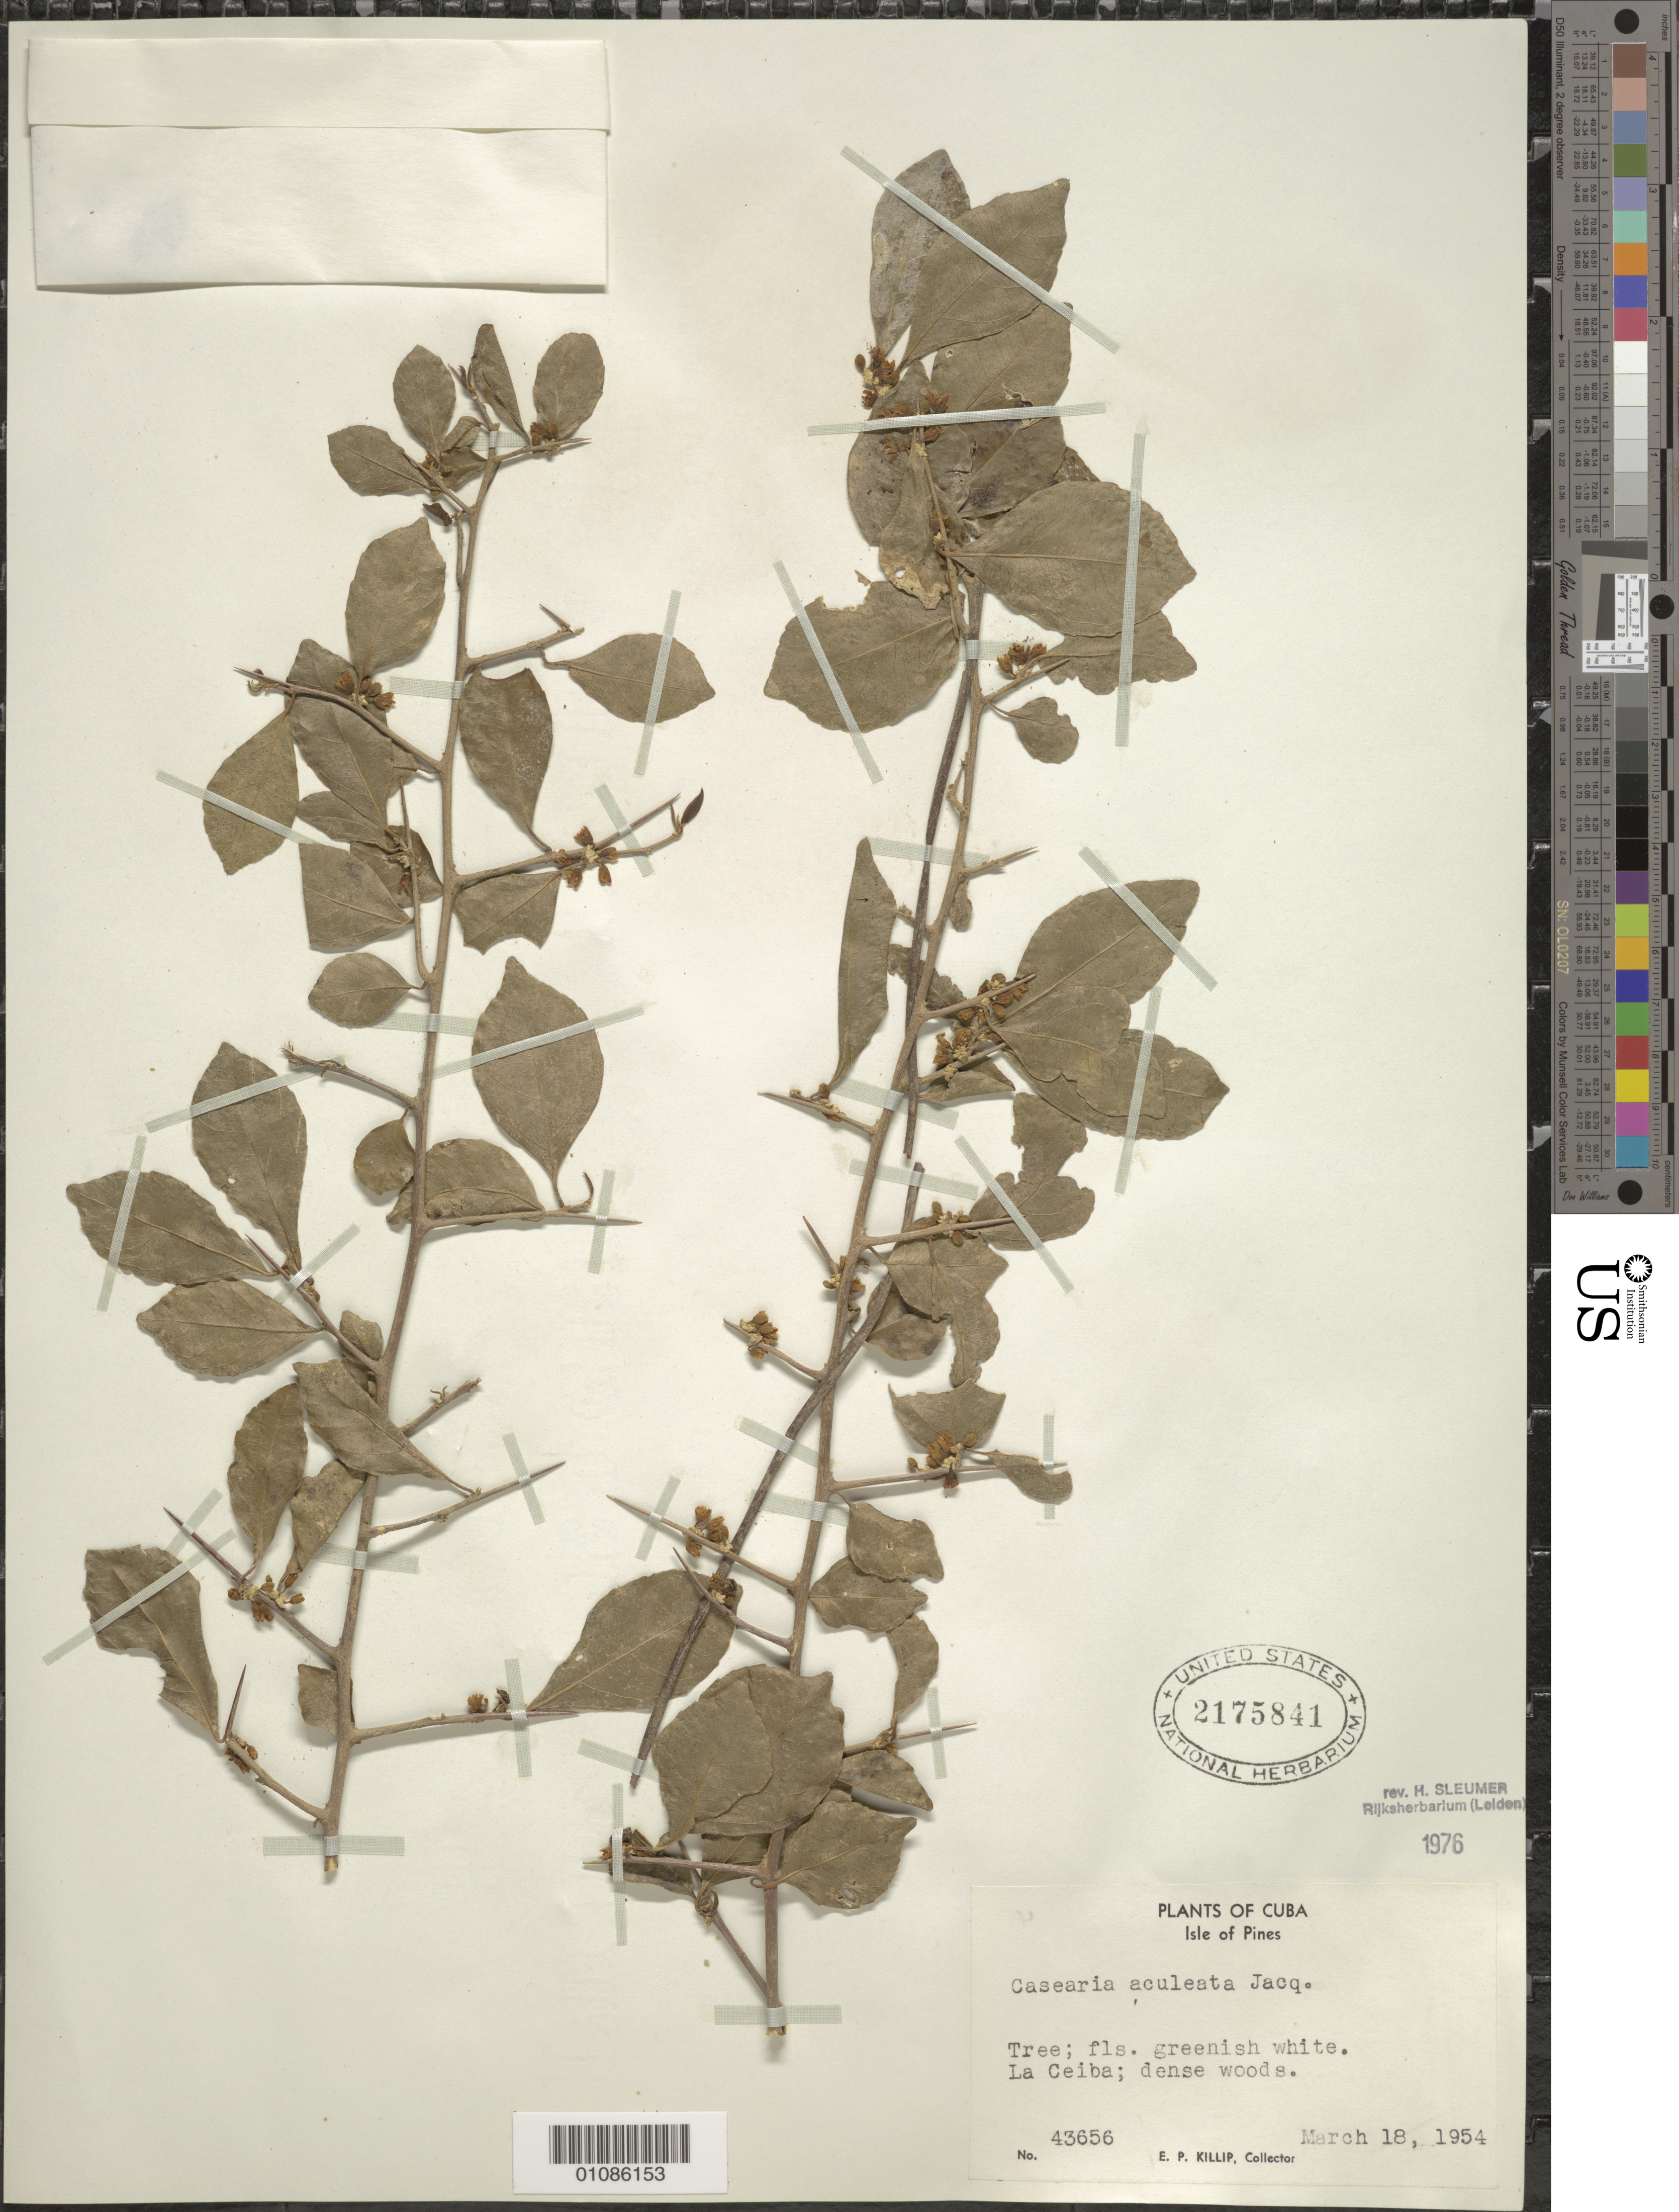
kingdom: Plantae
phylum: Tracheophyta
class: Magnoliopsida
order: Malpighiales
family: Salicaceae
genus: Casearia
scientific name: Casearia aculeata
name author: Jacq.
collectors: E. P. Killip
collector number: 43656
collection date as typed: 18 Mar 1954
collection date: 1954-03-18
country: Cuba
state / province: Isla de La Juventud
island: Isla de la Juventud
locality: Isle of Pines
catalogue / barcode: US 2175841